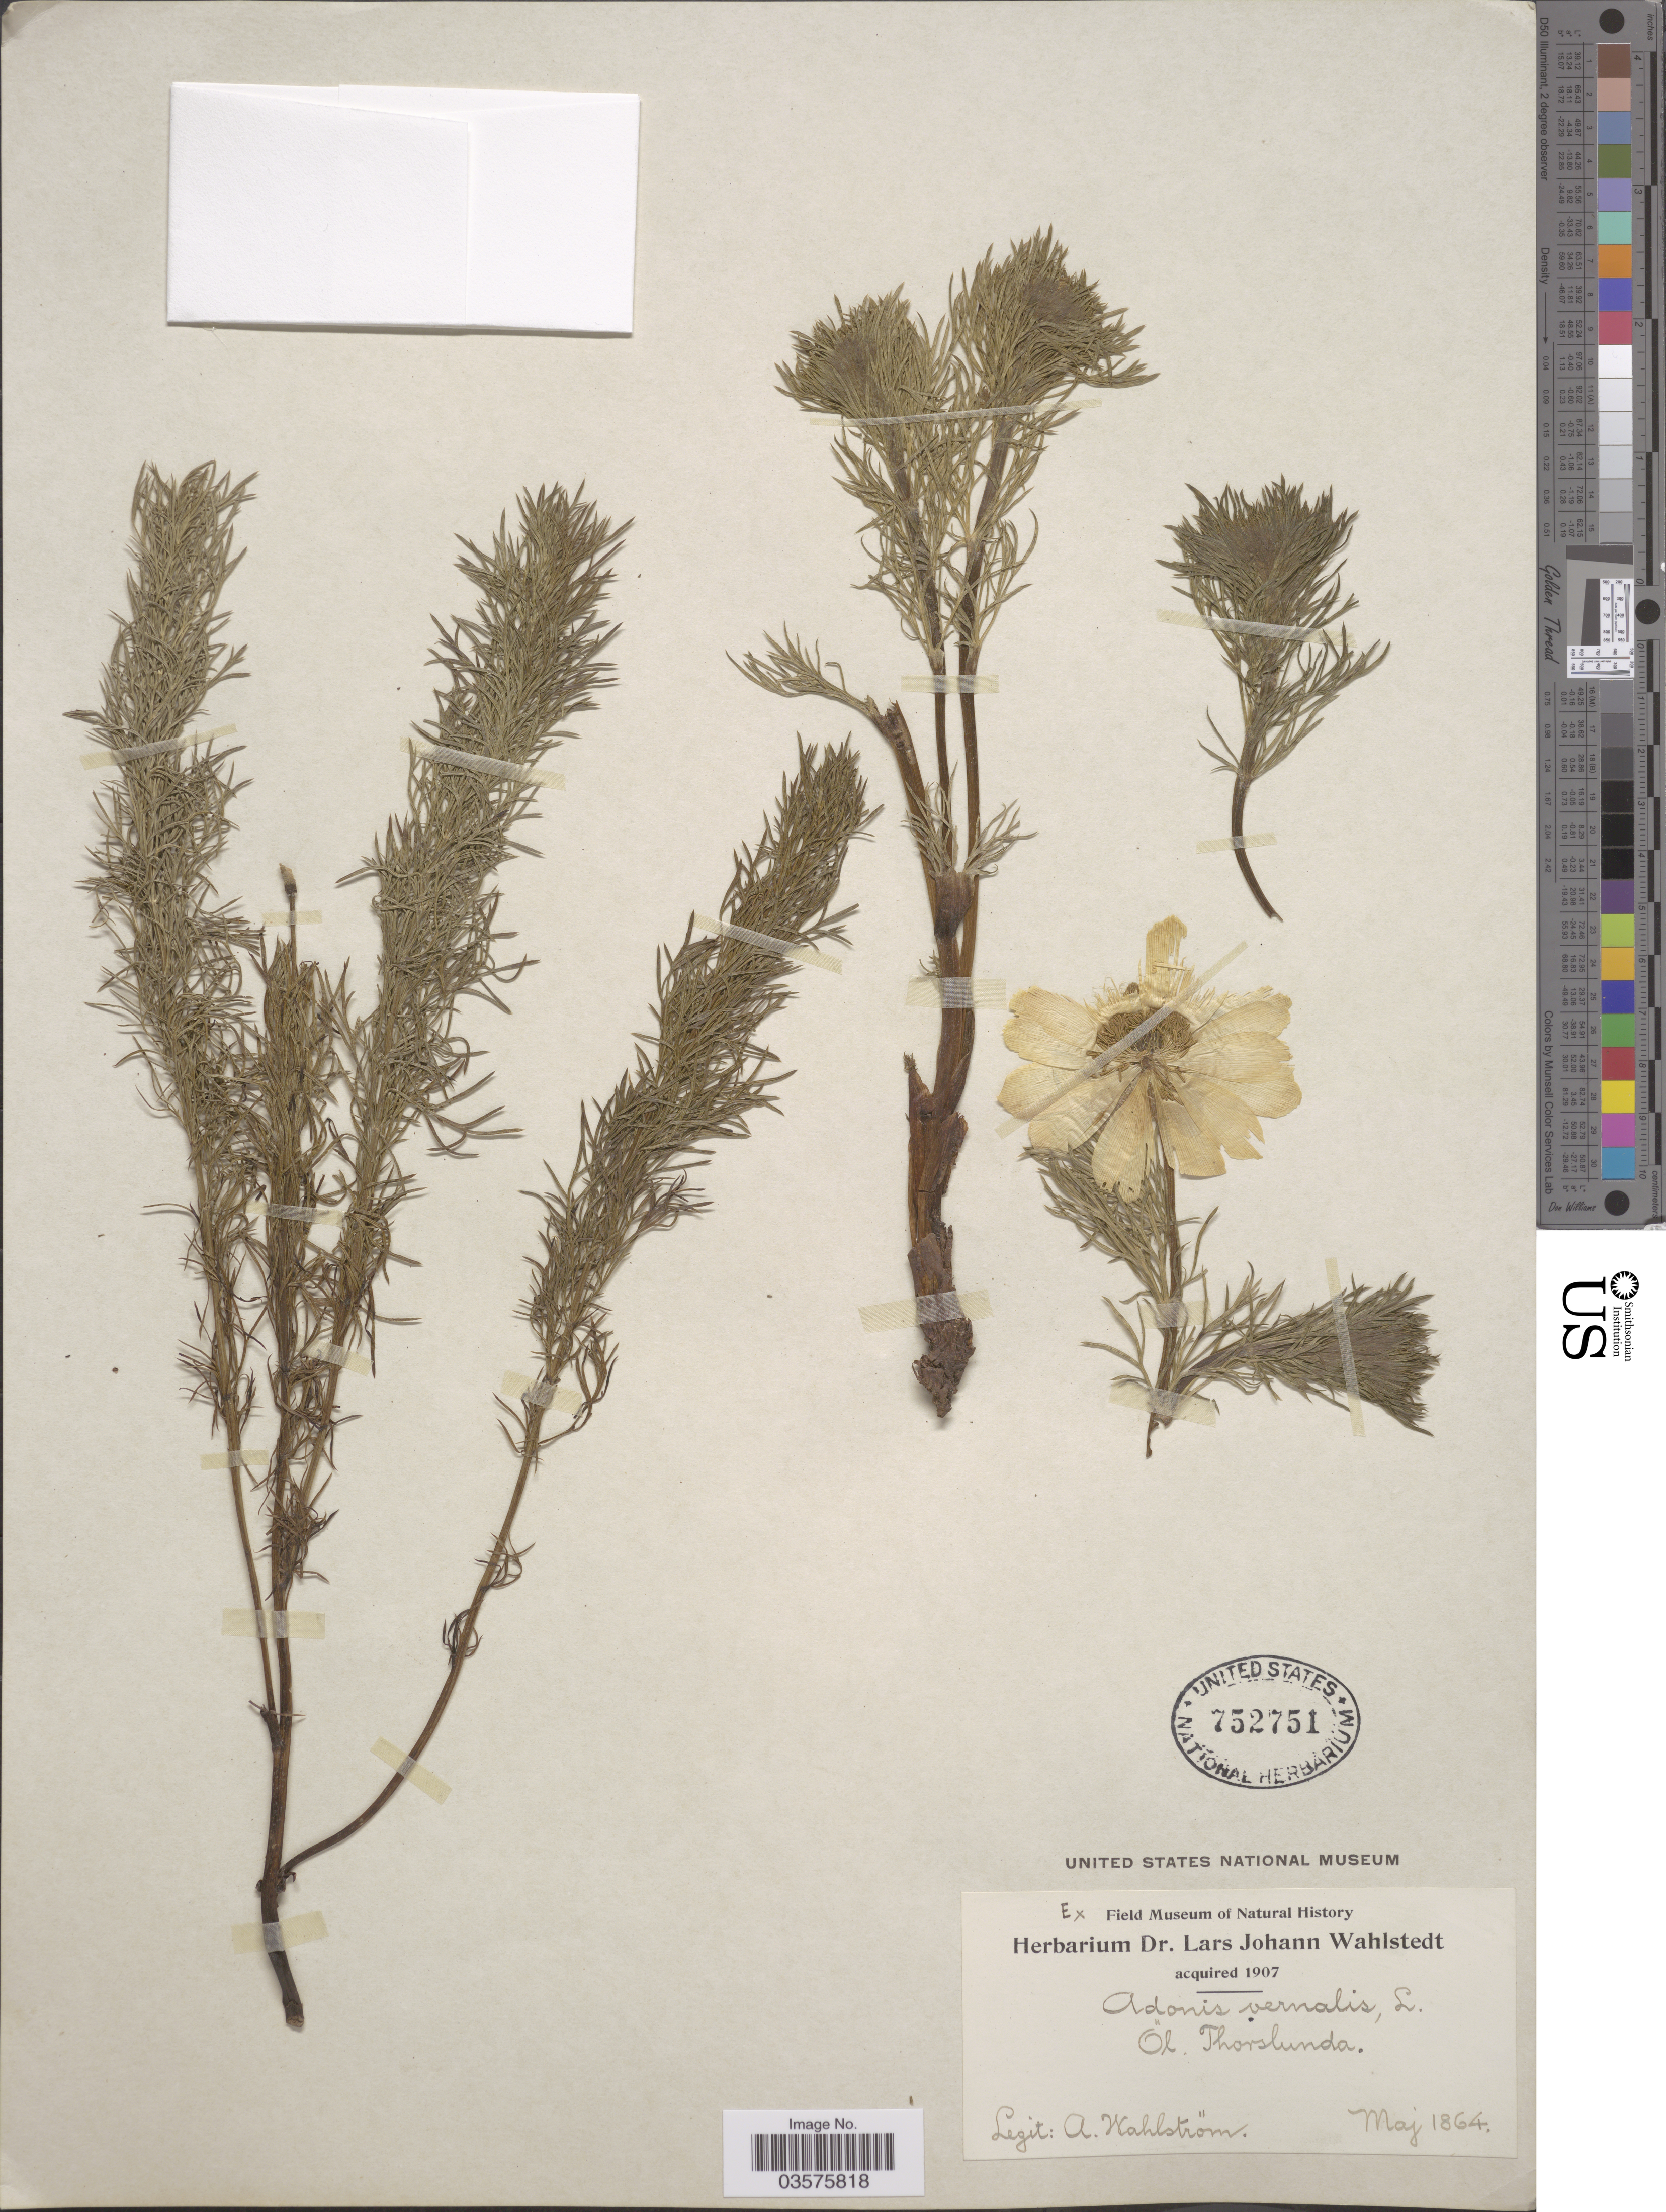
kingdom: Plantae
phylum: Tracheophyta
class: Magnoliopsida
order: Ranunculales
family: Ranunculaceae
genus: Adonis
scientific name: Adonis vernalis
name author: L.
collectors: A. Wahlström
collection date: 1864-05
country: Sweden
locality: Ol. Thorslunda.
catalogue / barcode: US 752751